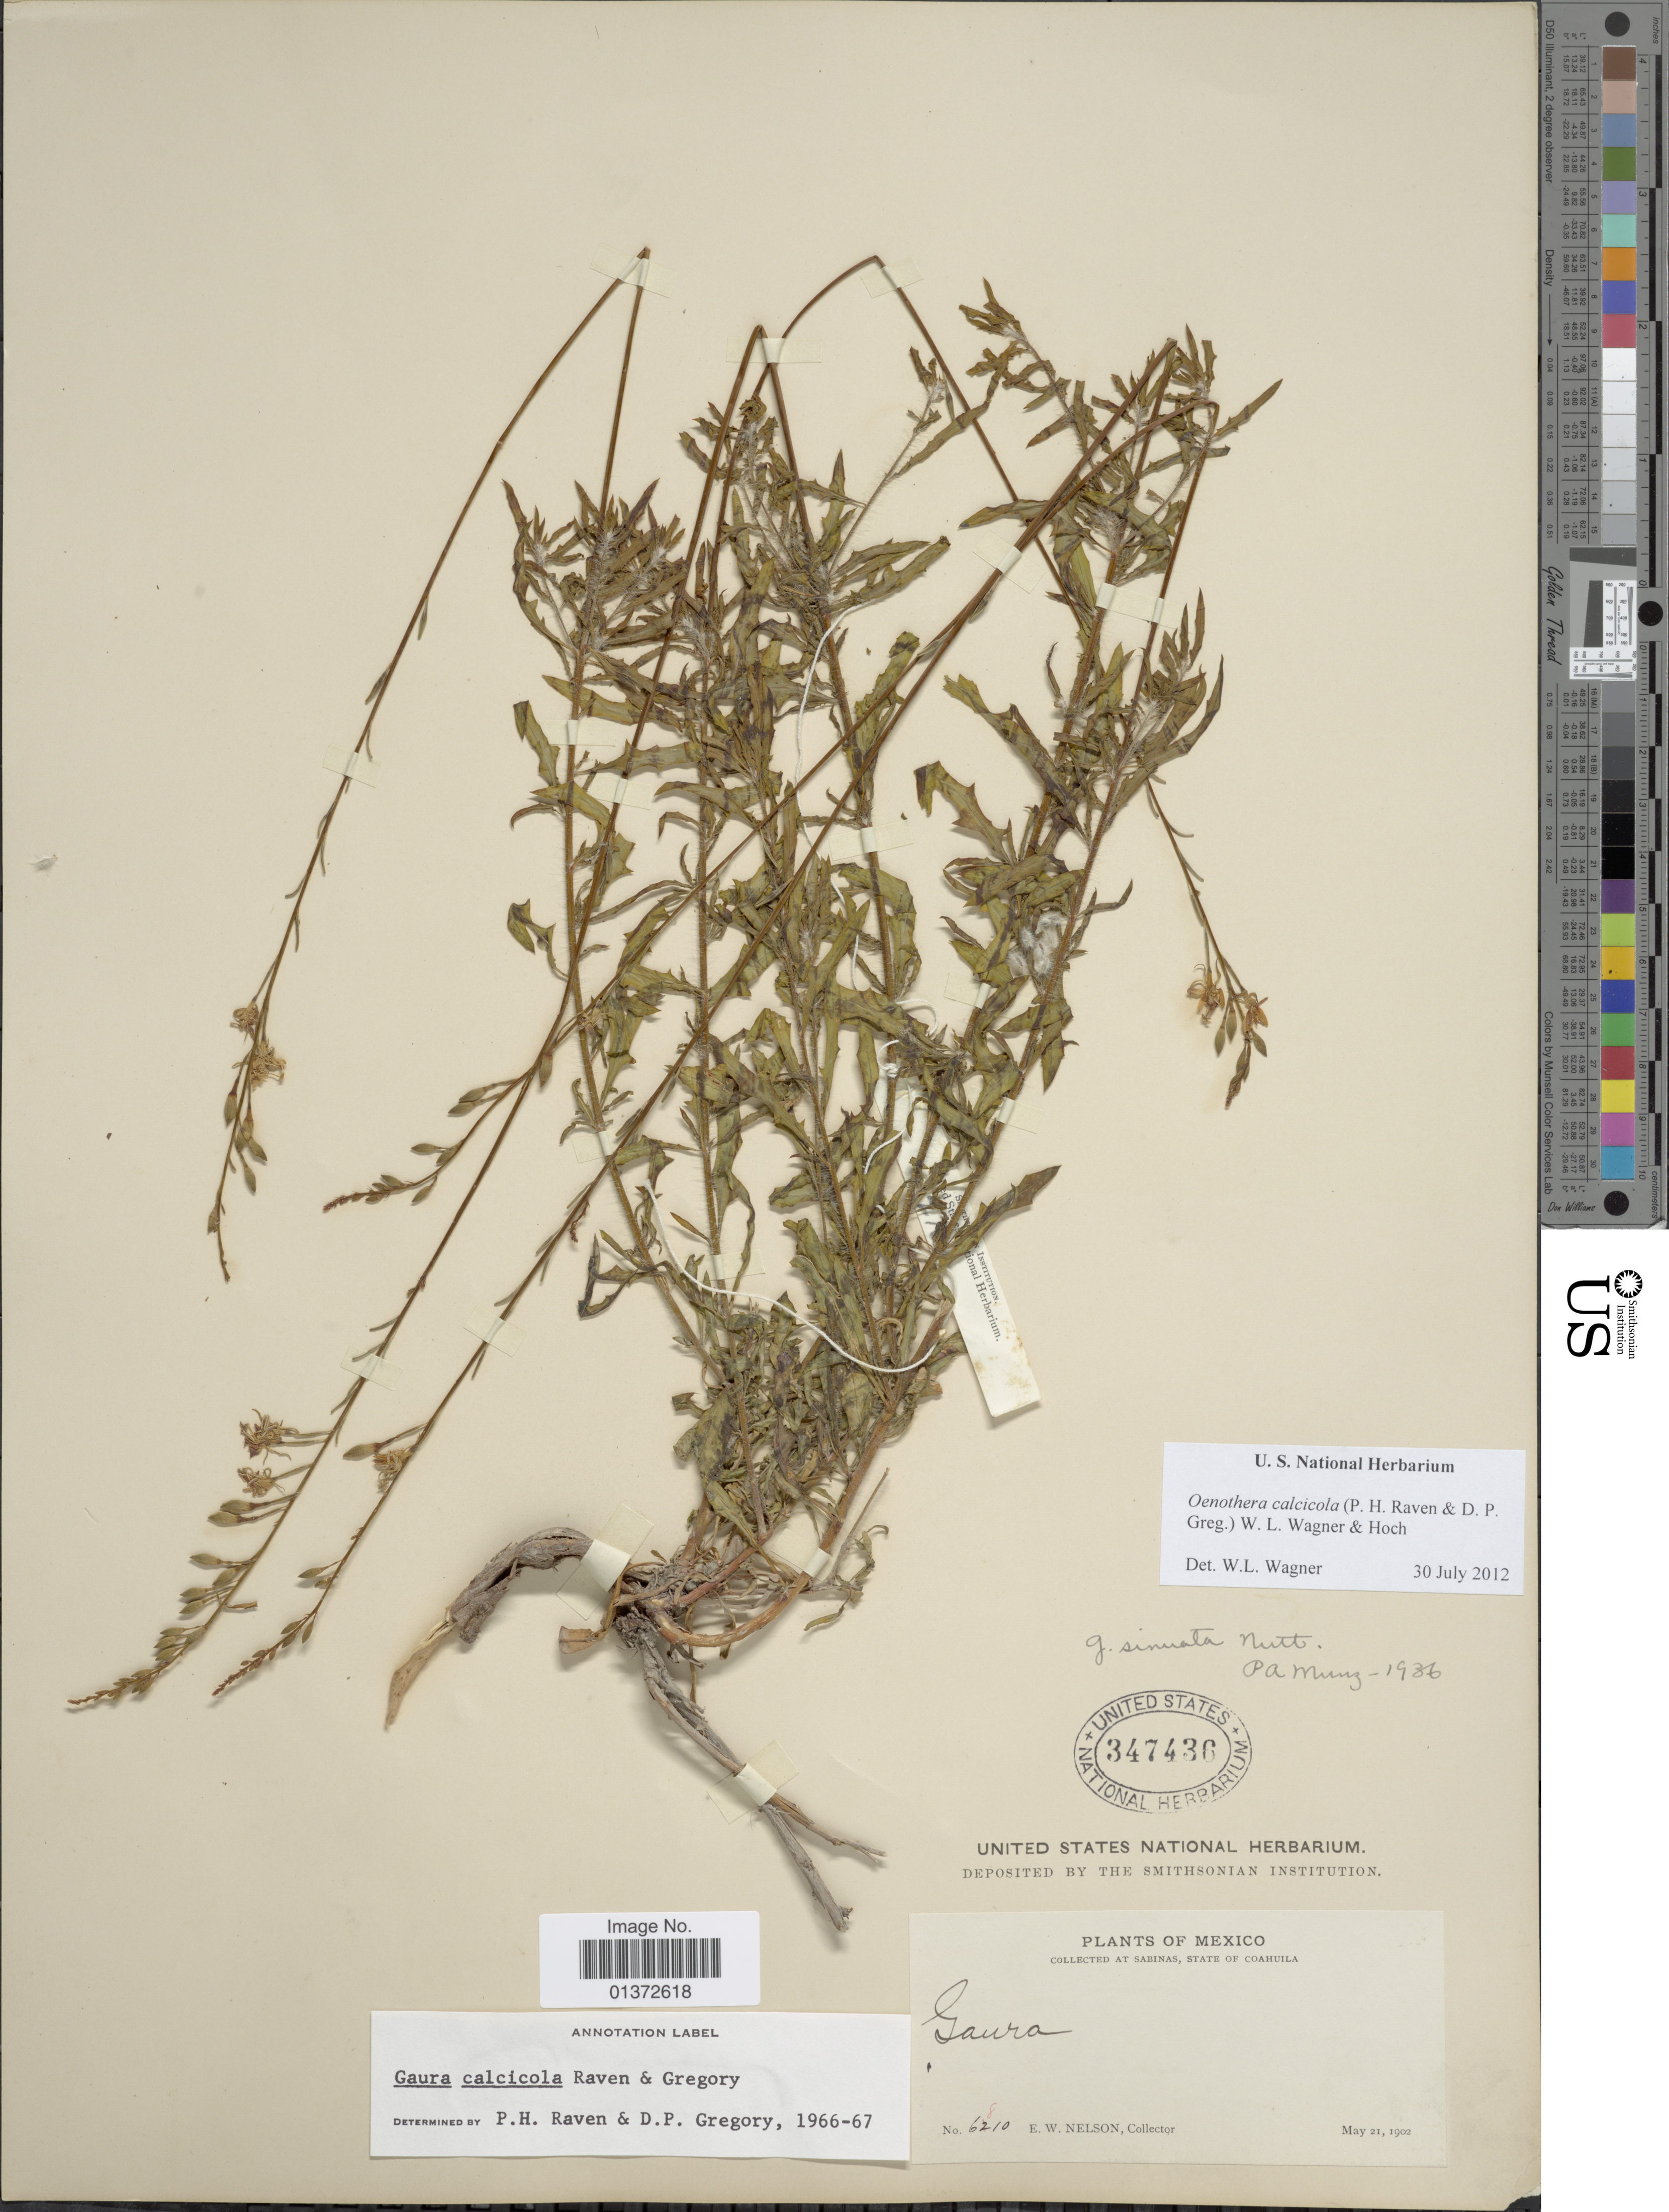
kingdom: Plantae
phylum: Tracheophyta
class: Magnoliopsida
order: Myrtales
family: Onagraceae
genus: Oenothera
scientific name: Oenothera calcicola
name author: (P.H. Raven & D.P. Greg.) W.L. Wagner & Hoch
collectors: E. W. Nelson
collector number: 6210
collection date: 1902-05-21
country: Mexico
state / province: Coahuila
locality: Sabinas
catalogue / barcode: US 347436